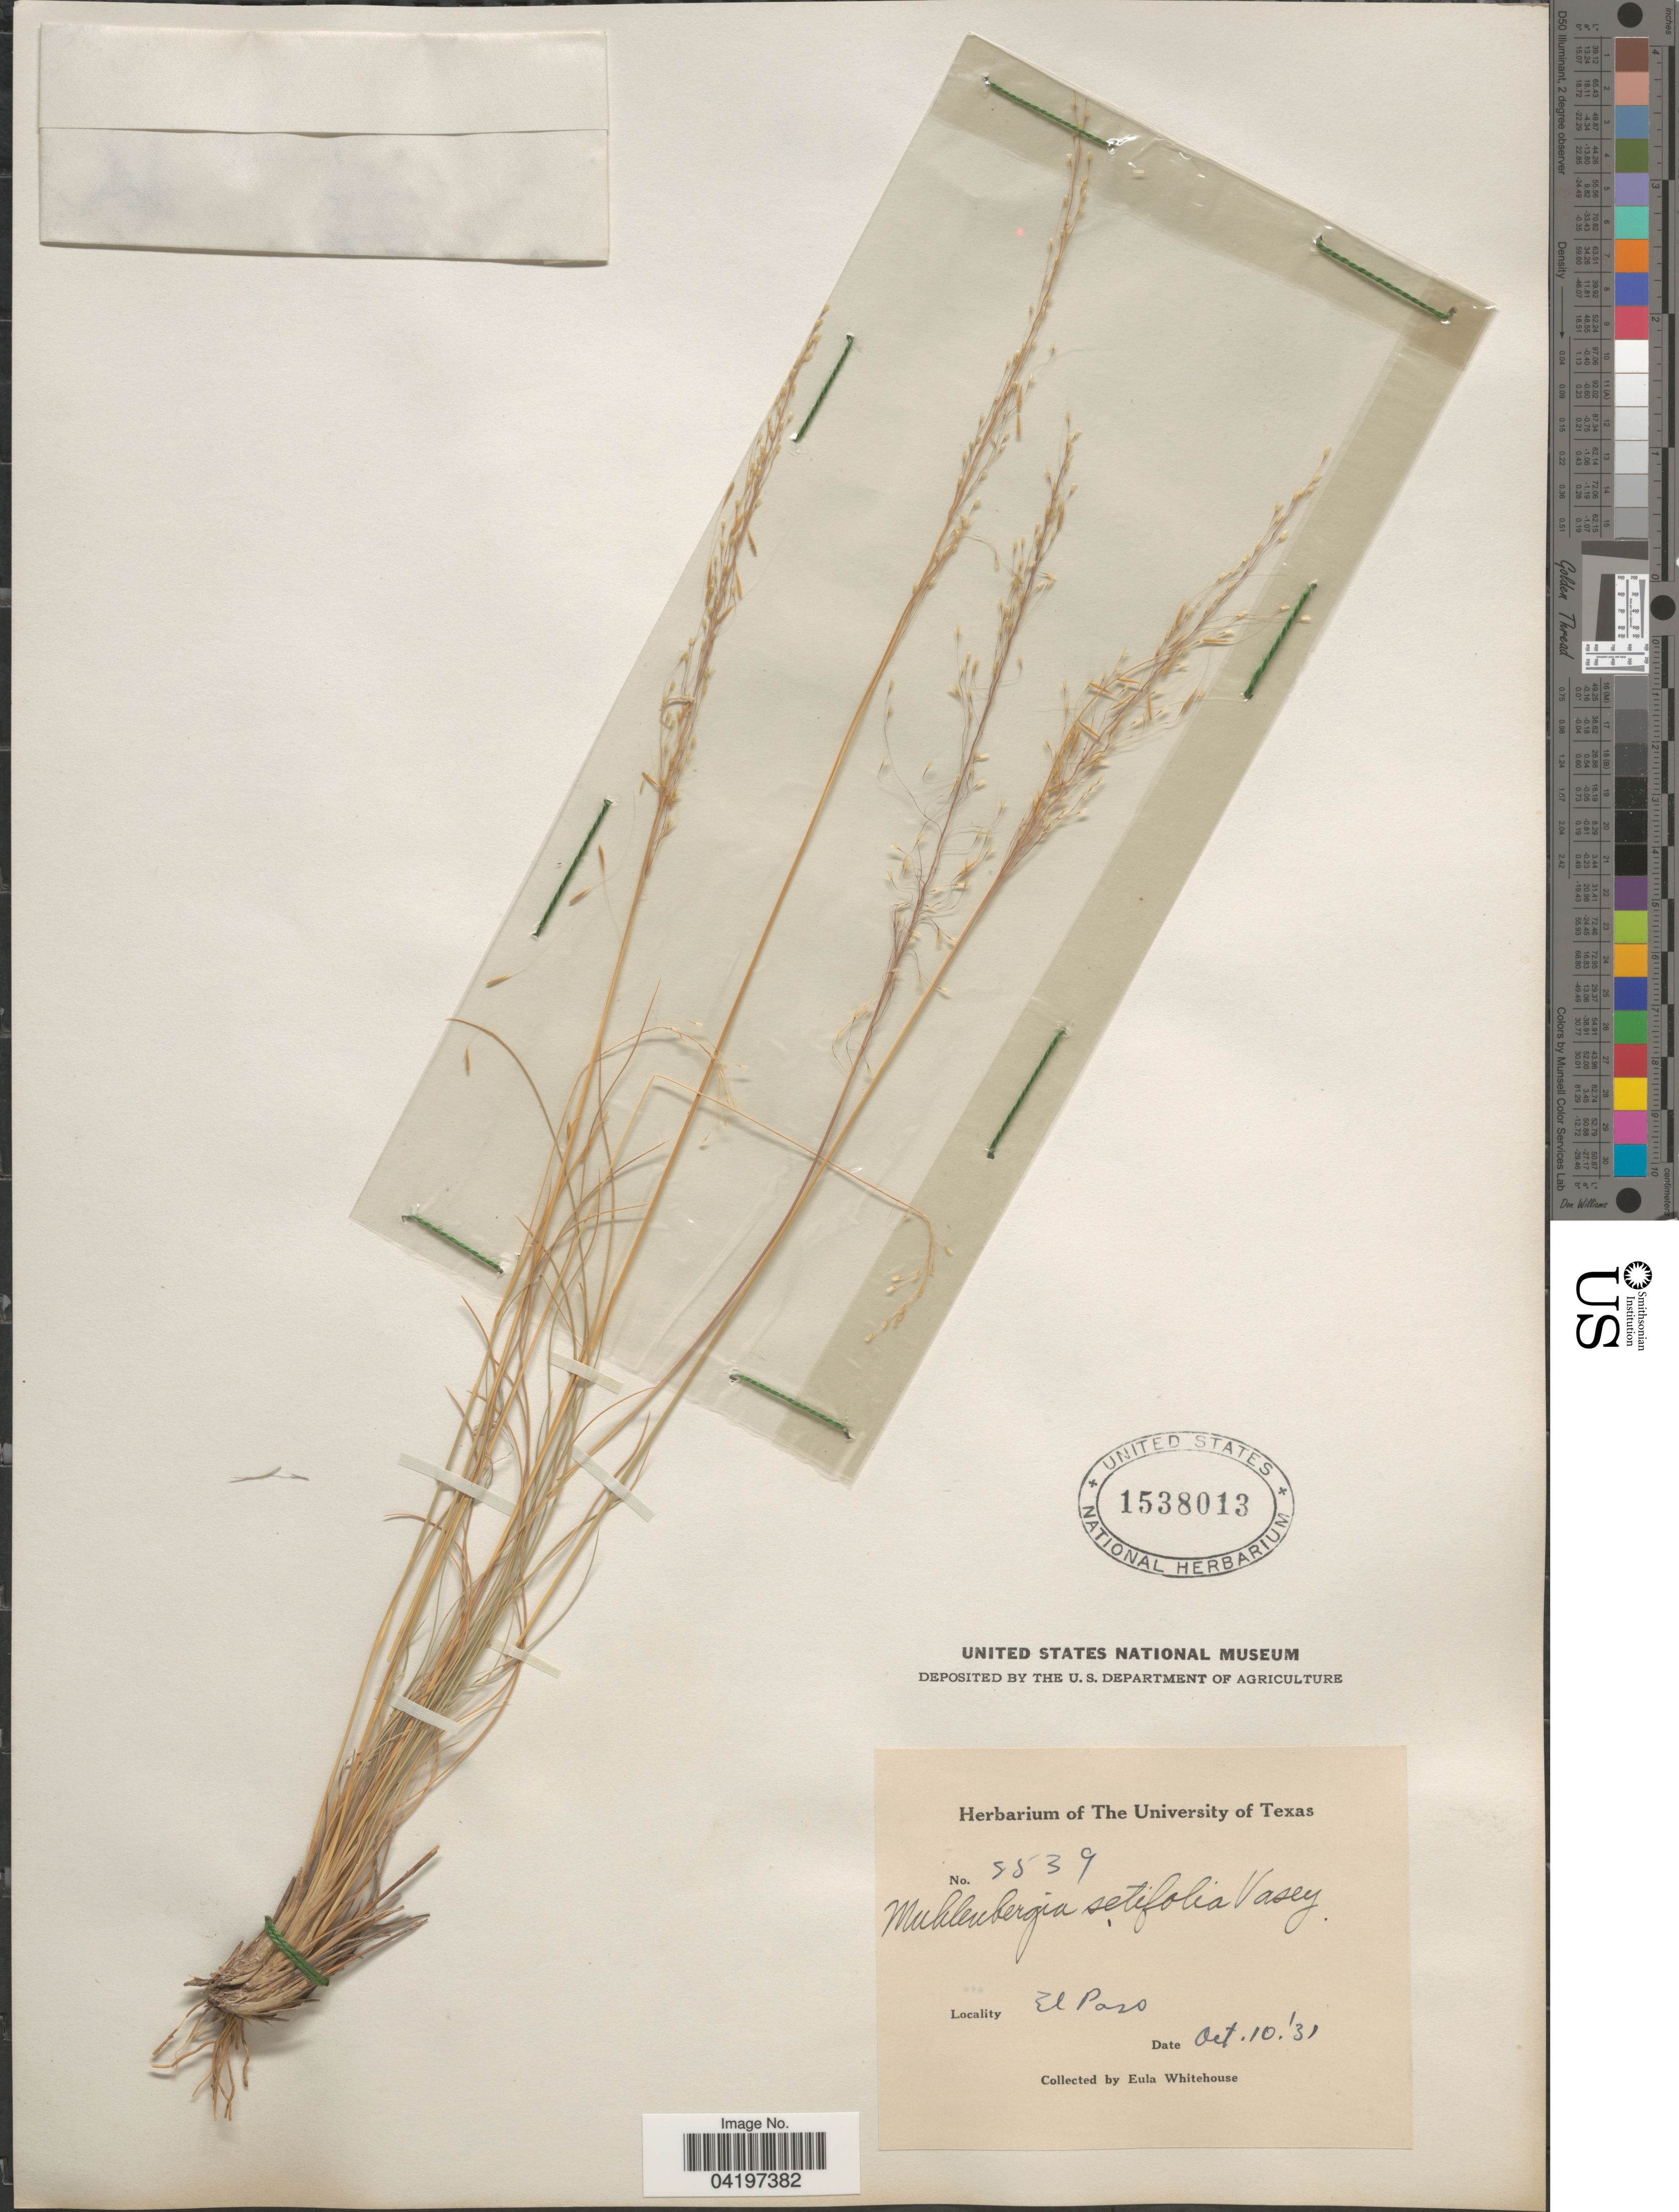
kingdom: Plantae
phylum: Tracheophyta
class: Liliopsida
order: Poales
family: Poaceae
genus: Muhlenbergia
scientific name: Muhlenbergia setifolia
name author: Vasey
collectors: E. Whitehouse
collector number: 8539*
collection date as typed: Transcribed d/m/y: 10/10/31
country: United States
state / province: Texas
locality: El Paso.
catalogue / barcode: US 1538013